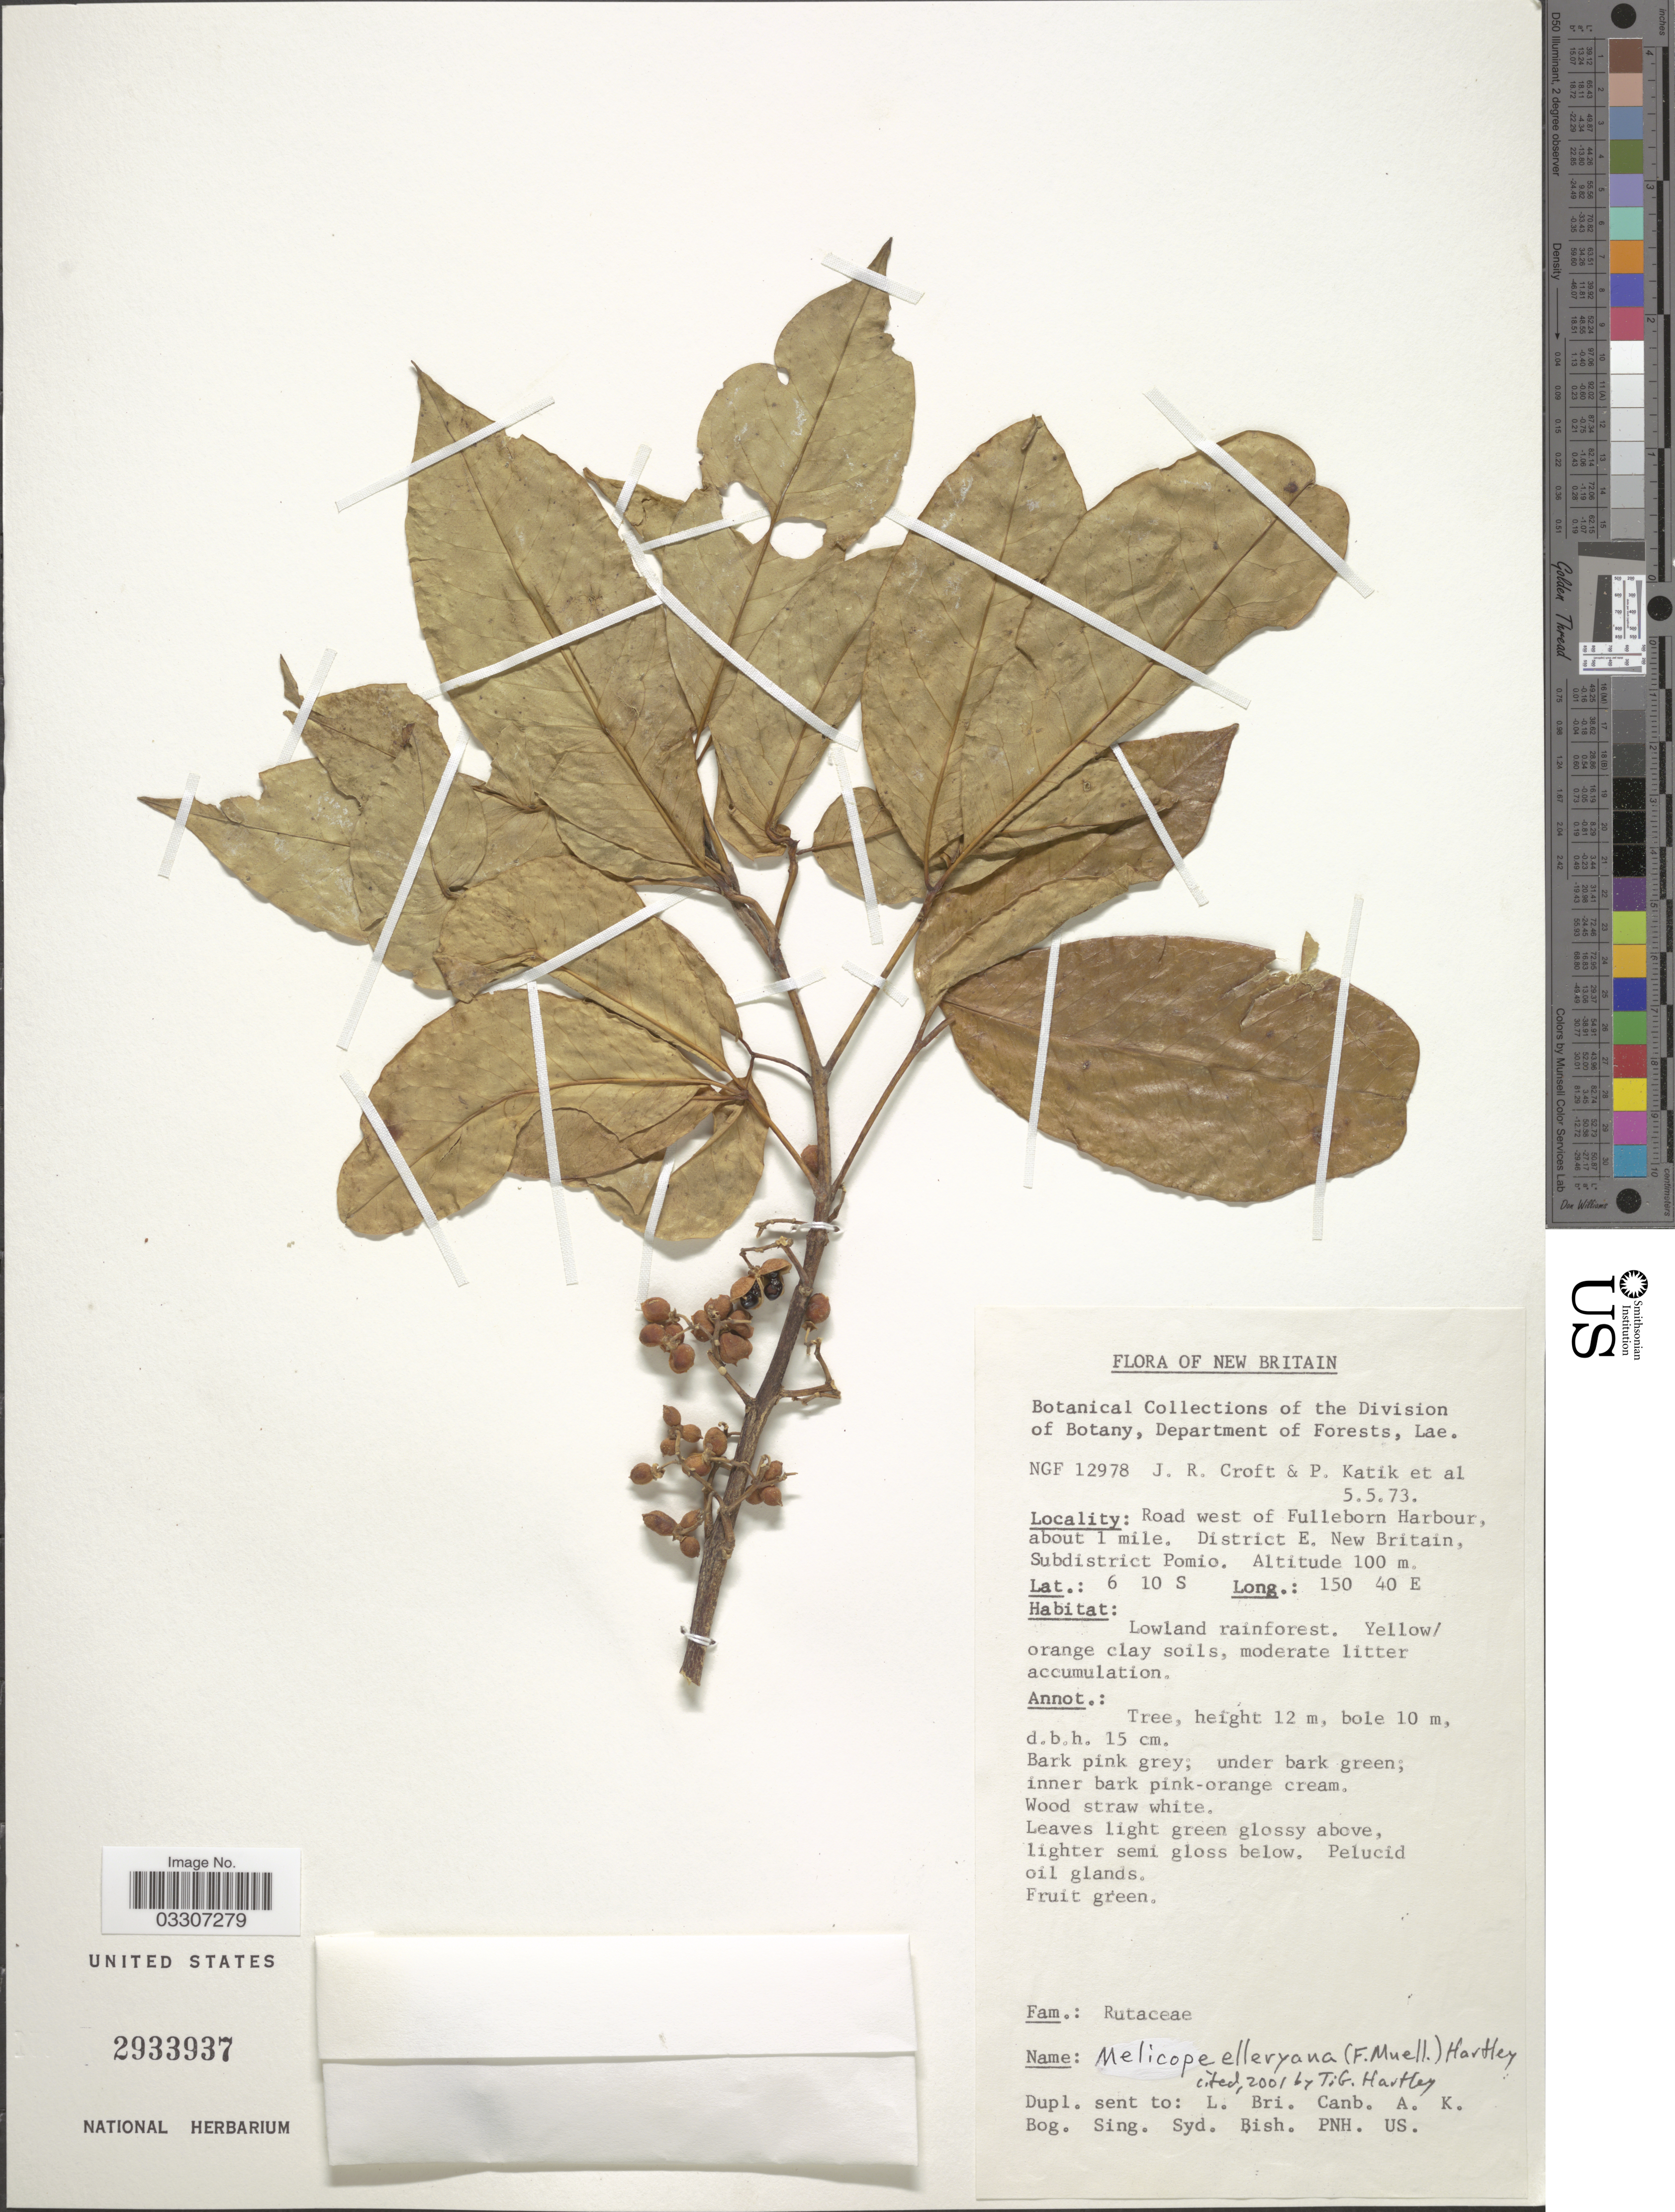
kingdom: Plantae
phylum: Tracheophyta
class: Magnoliopsida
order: Sapindales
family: Rutaceae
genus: Melicope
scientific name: Melicope elleryana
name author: (F. Muell.) T.G. Hartley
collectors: J. R. Croft, P. Katik & et al.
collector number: NGF 12978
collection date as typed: Transcribed d/m/y: 5/5/73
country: Papua New Guinea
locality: New Britain. Road west of Fulleborn Harbour, about 1 mile. District E. New Britain, Subdistrict Pomio.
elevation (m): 100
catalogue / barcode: US 2933937